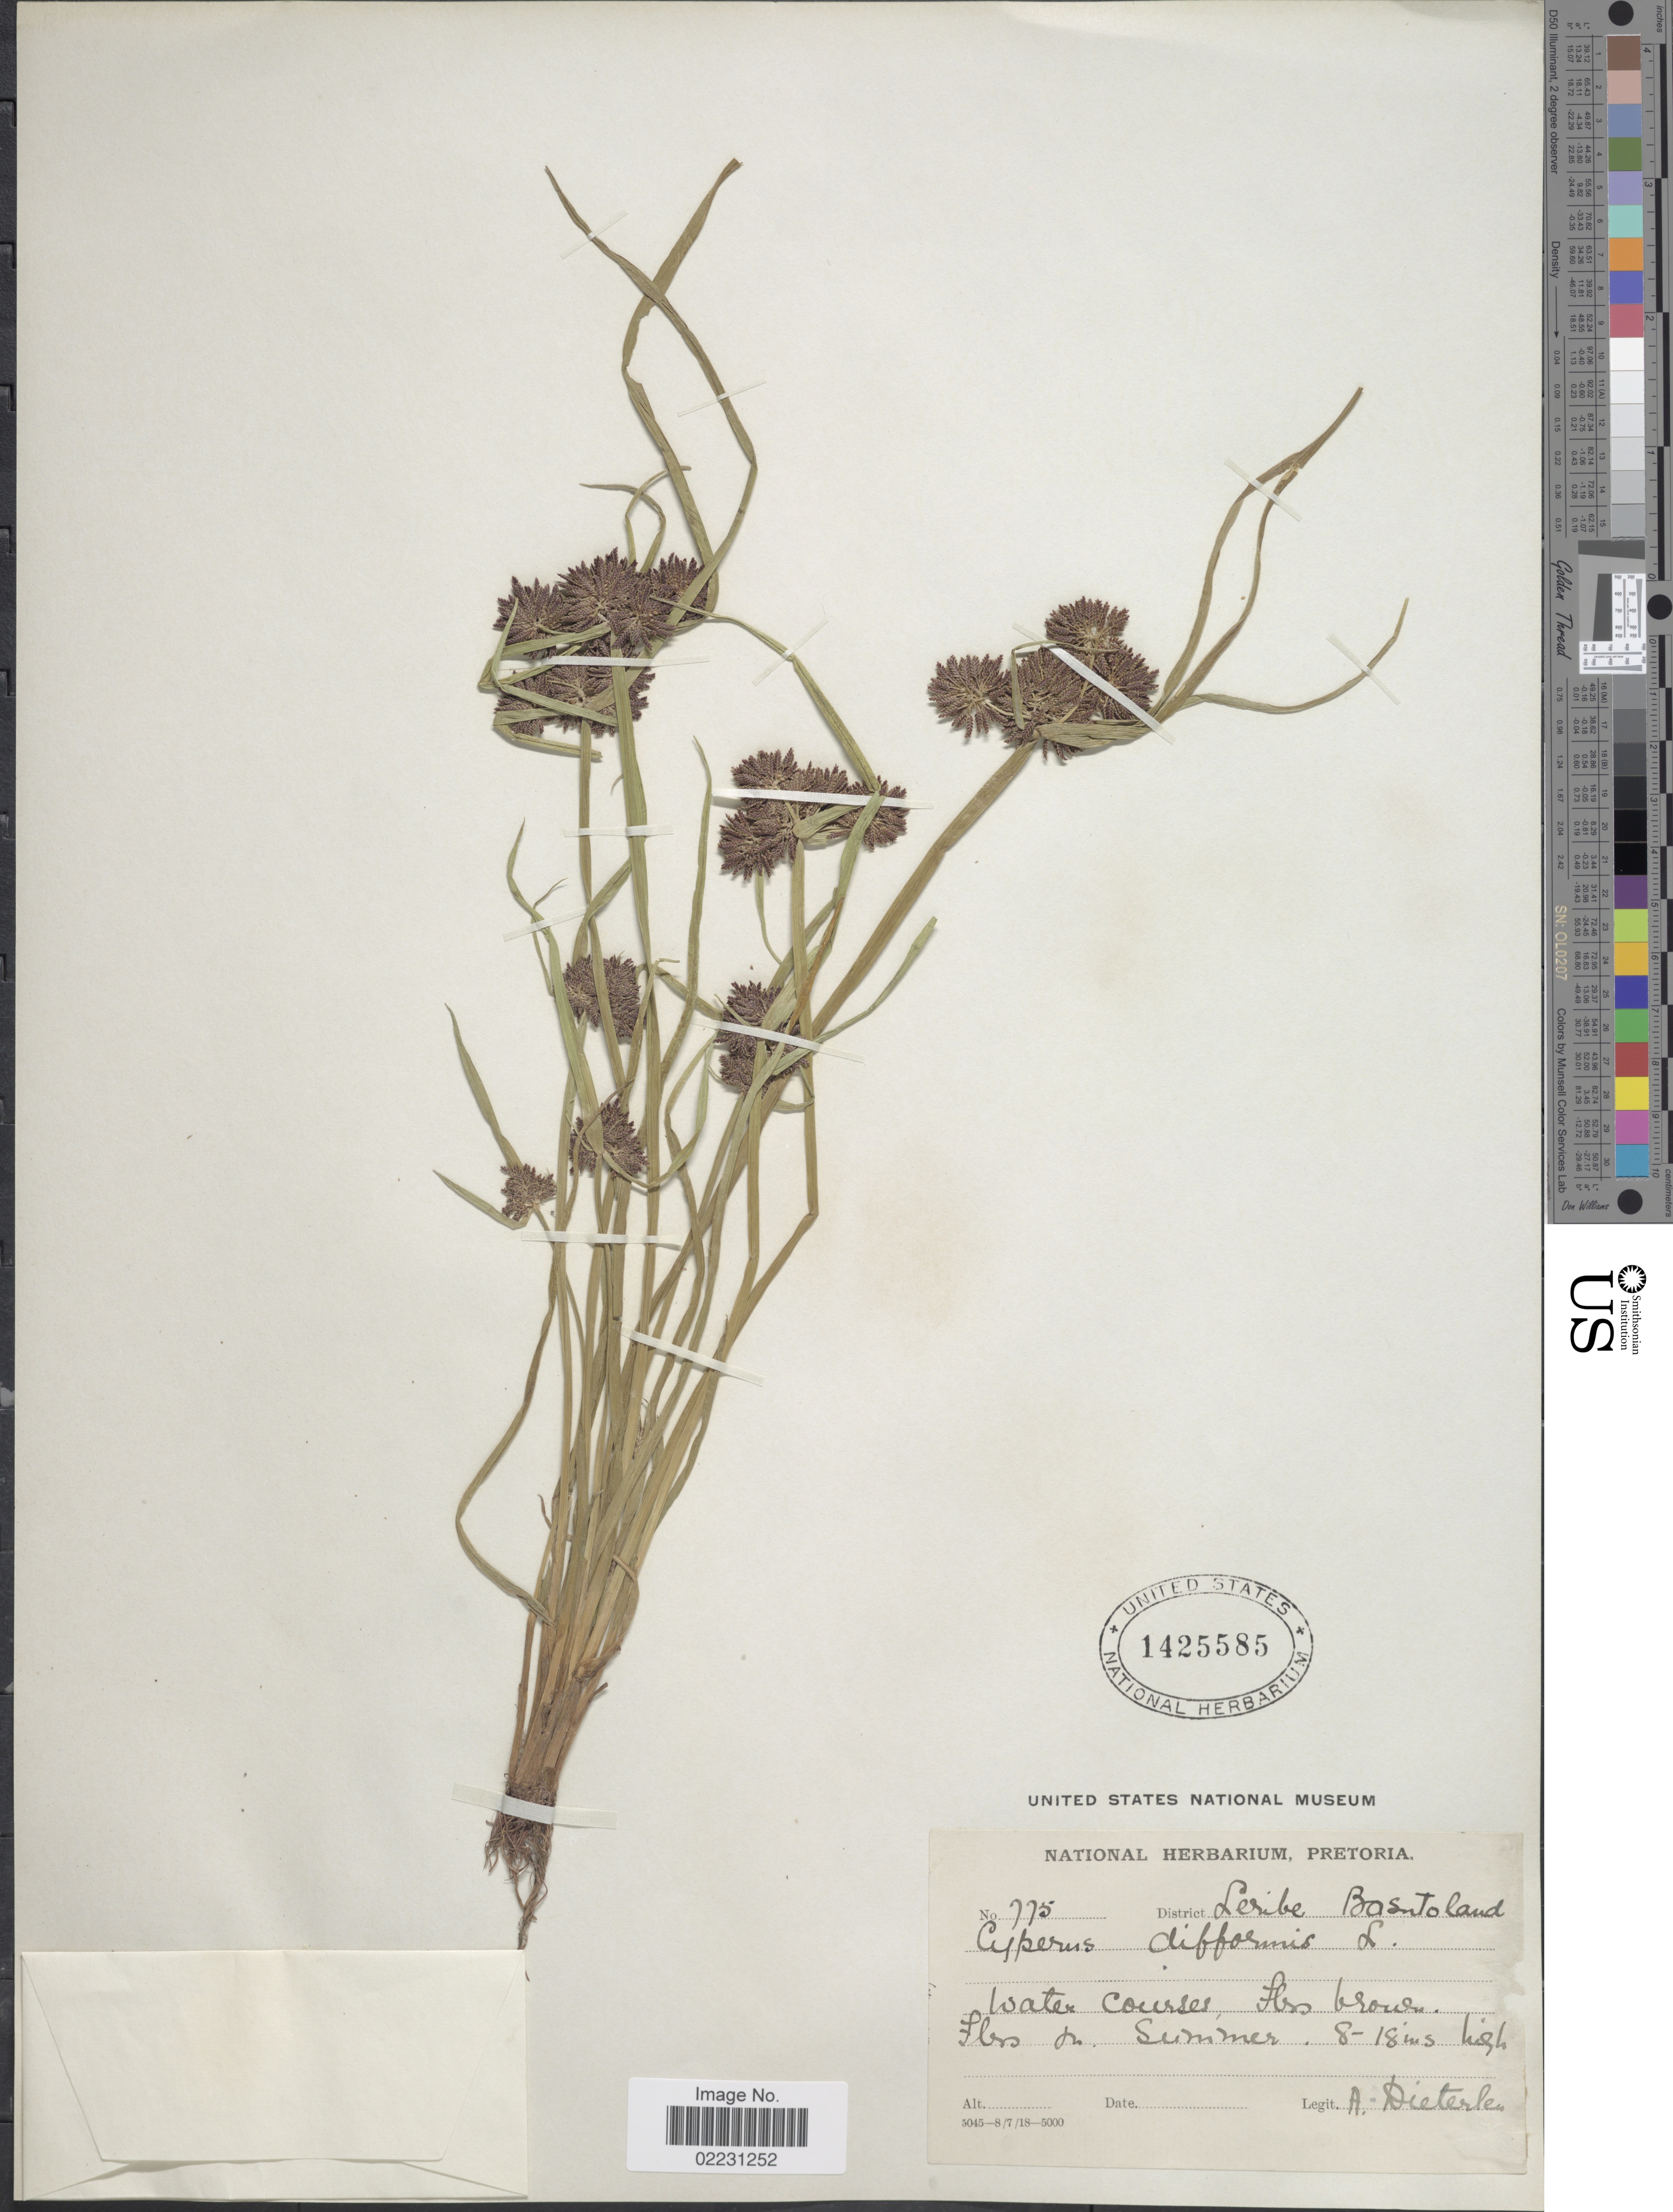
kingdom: Plantae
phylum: Tracheophyta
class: Liliopsida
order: Poales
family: Cyperaceae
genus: Cyperus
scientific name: Cyperus difformis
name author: L.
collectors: A. Dieterlen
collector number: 775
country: Lesotho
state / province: Leribe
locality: Basutoland. Water courses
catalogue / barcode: US 1425585